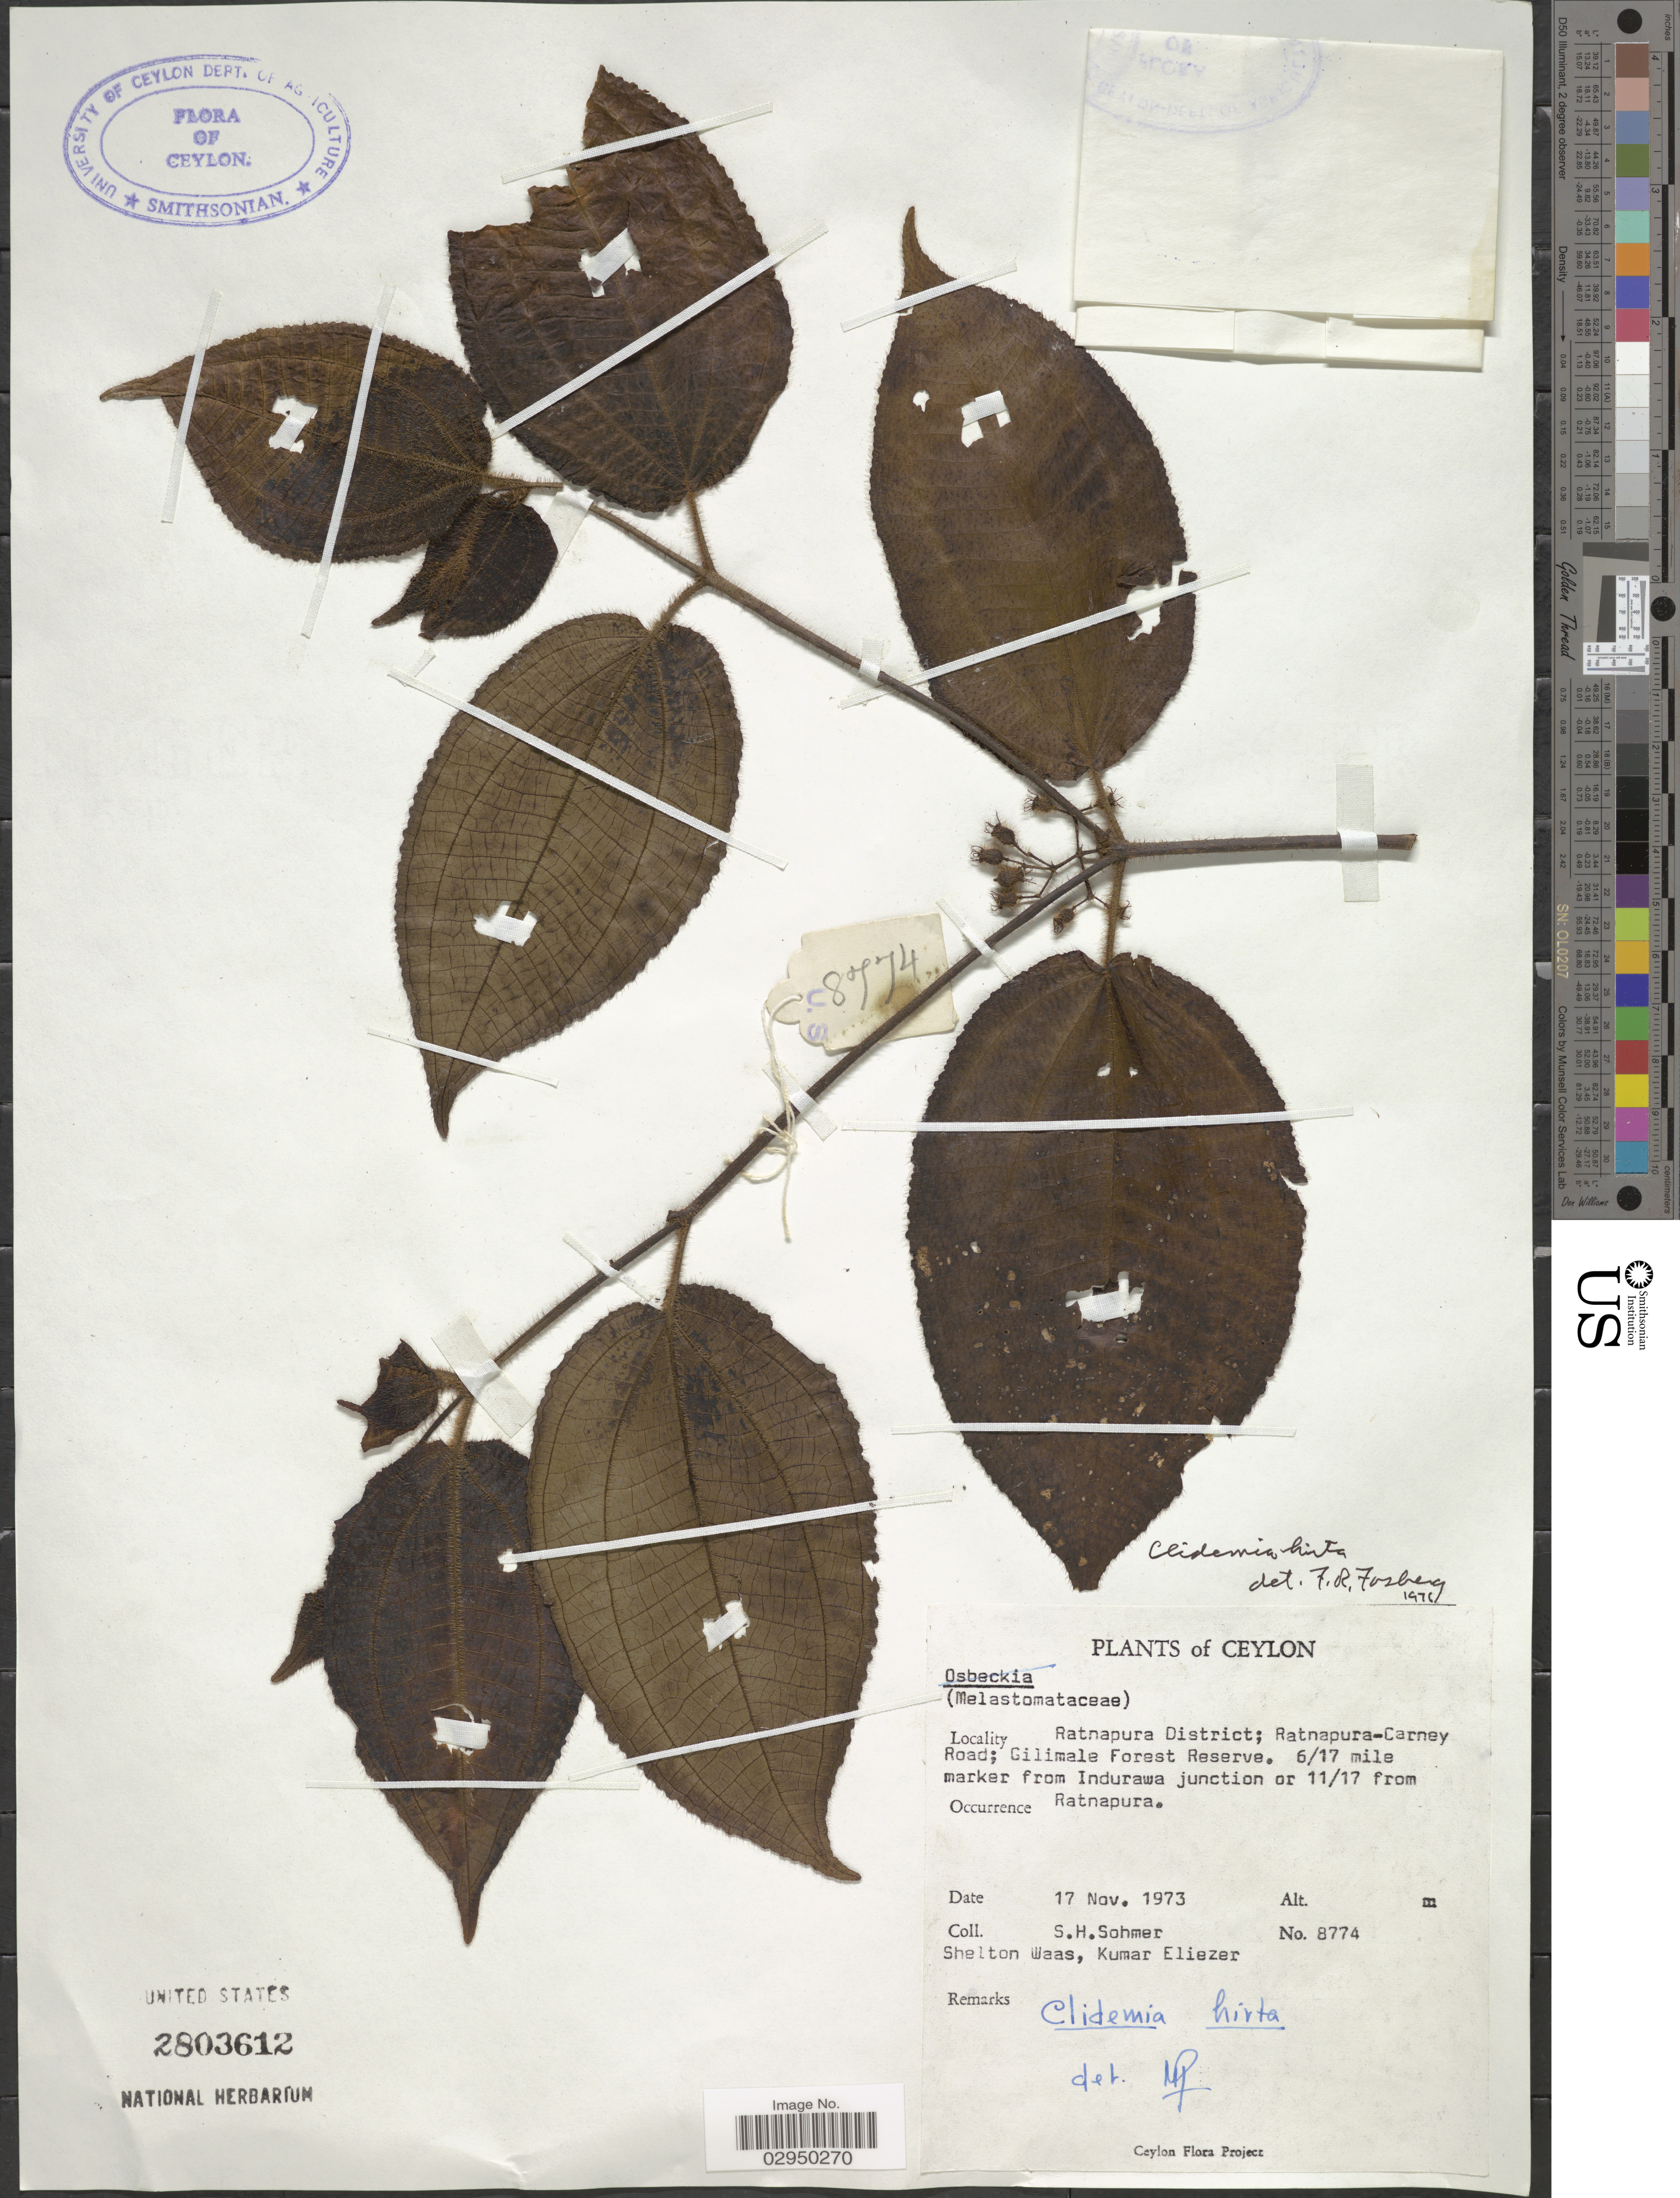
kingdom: Plantae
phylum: Tracheophyta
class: Magnoliopsida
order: Myrtales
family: Melastomataceae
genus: Clidemia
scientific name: Clidemia hirta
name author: (L.) D. Don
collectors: S. H. Sohmer, S. Waas & K. Eliezer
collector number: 8774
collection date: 1973-11-17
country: Sri Lanka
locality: Ceylon. Ratnapura District; Ratnapura-Carney Road; Gilimale Forest Reserve. 6/17 mile marker from Indurawa junction or 11/17 from Ratnapura.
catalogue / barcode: US 2803612